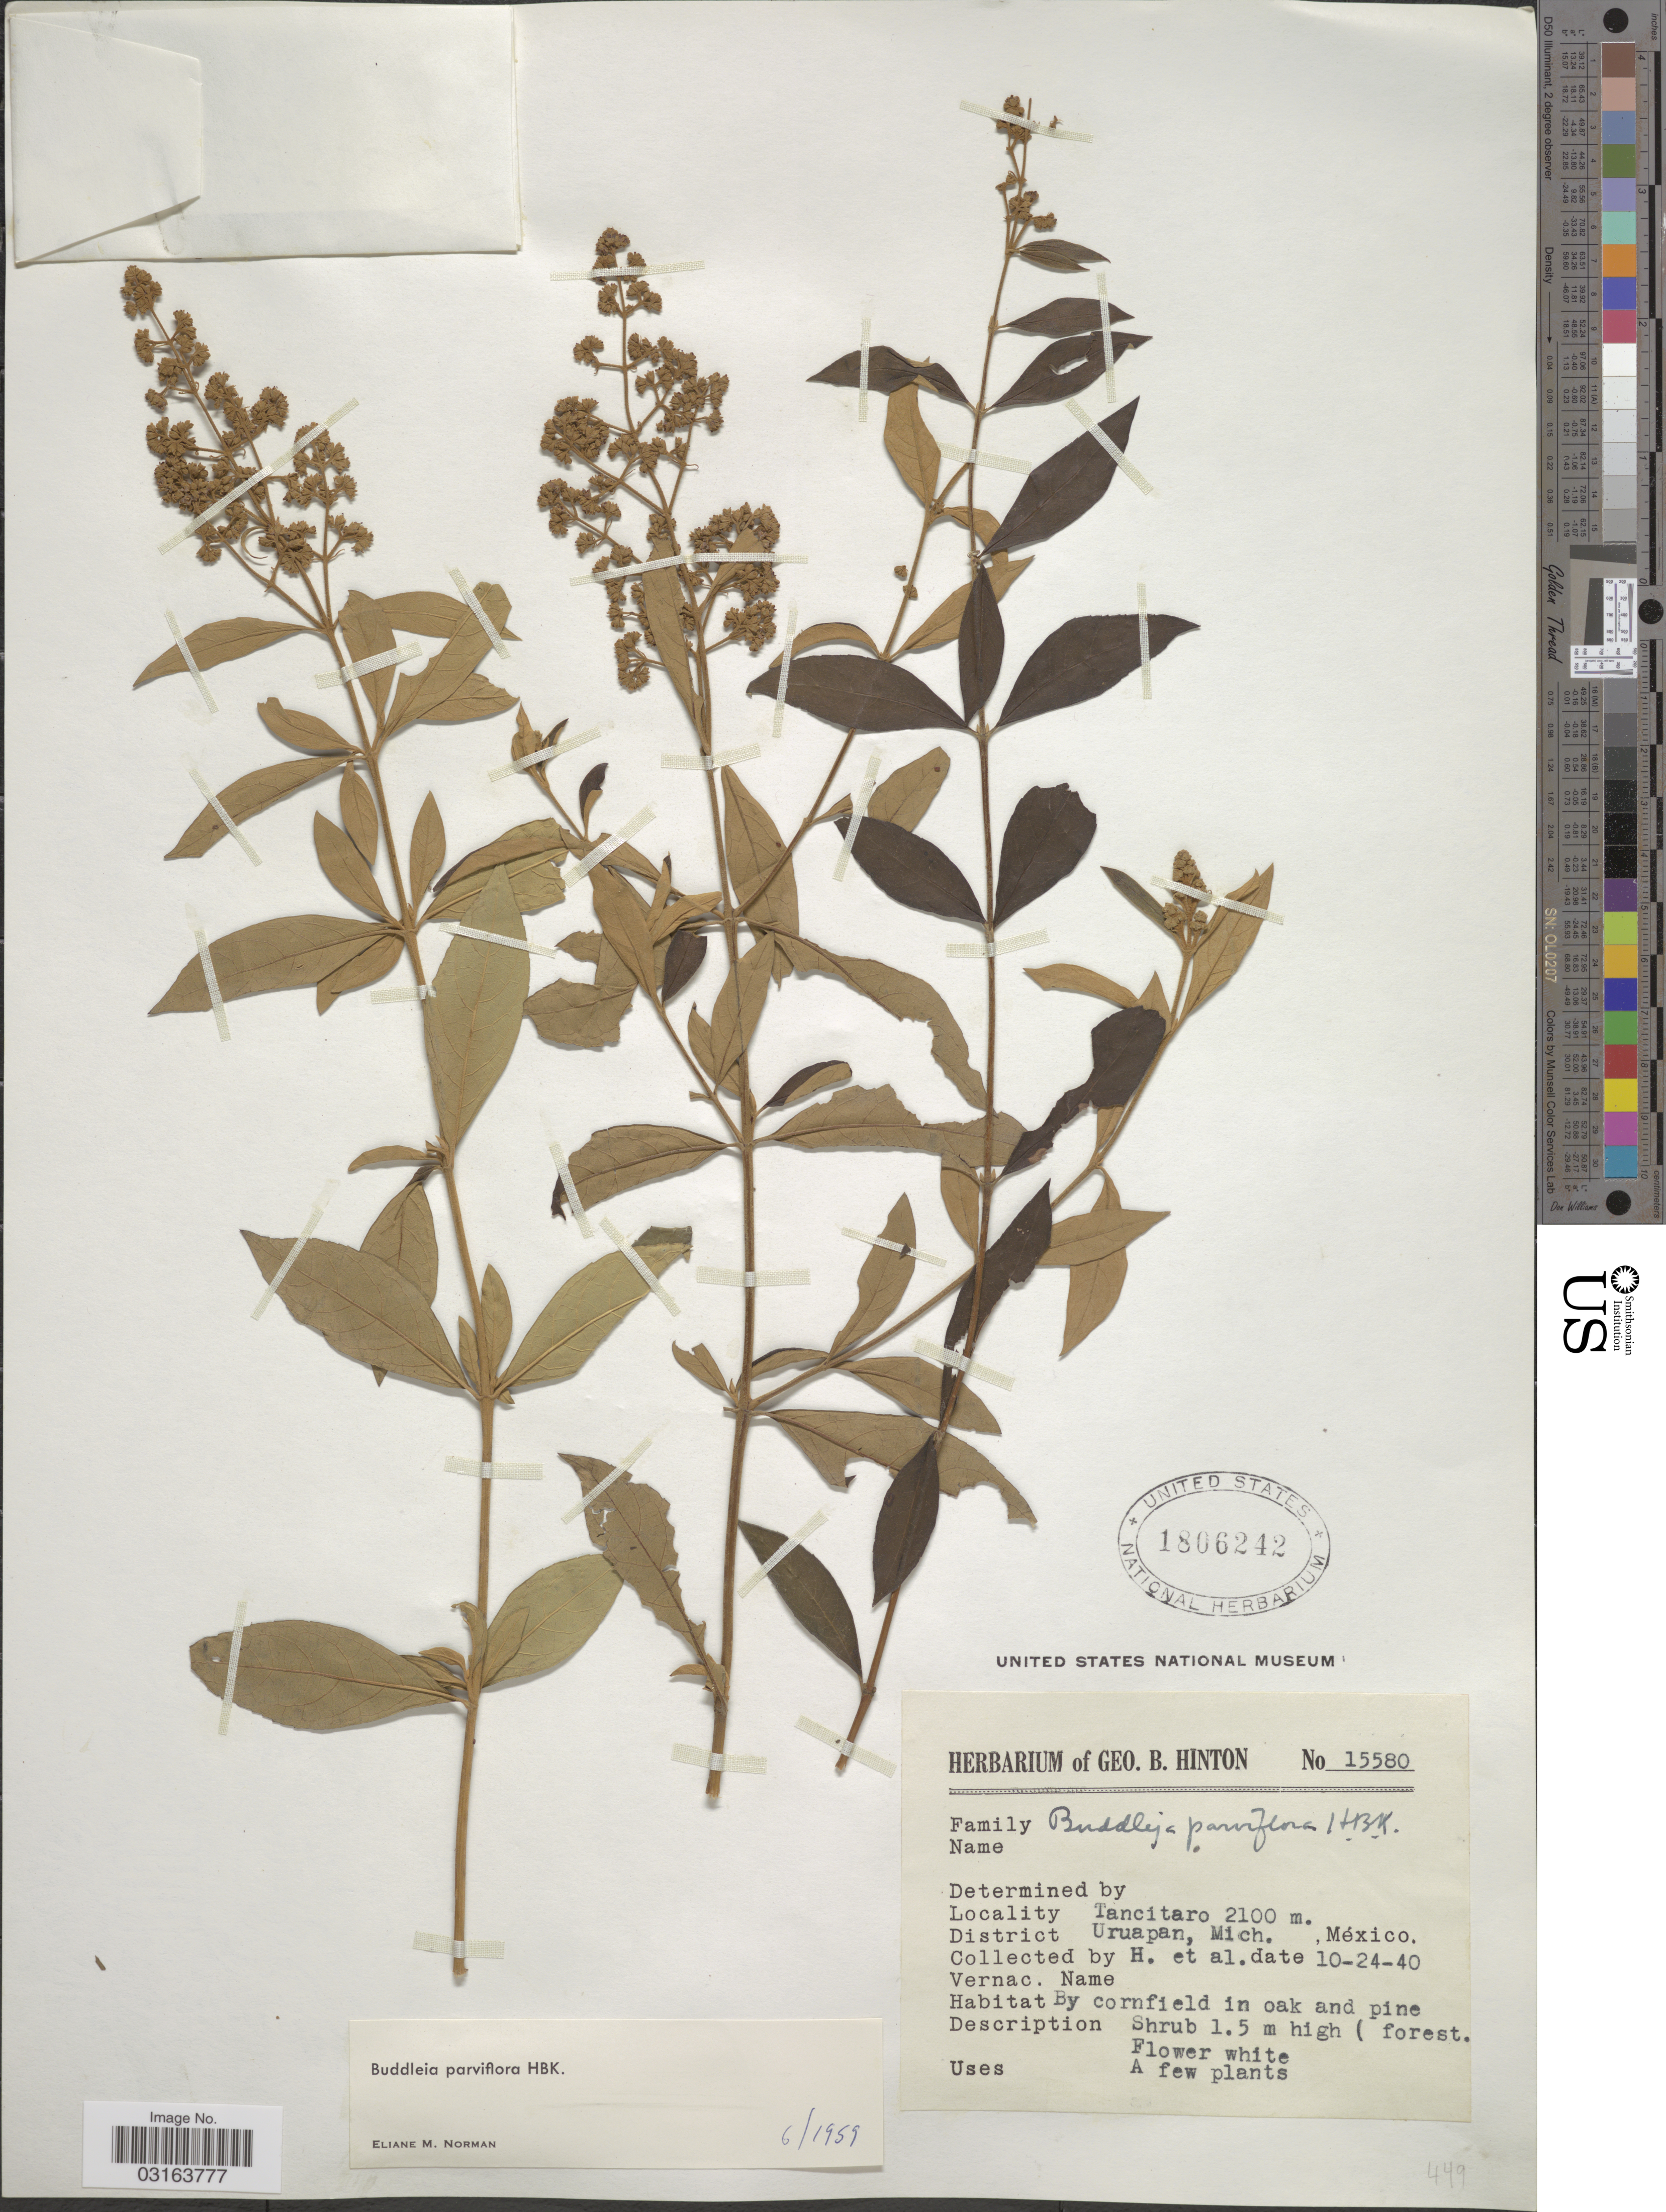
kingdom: Plantae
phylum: Tracheophyta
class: Magnoliopsida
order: Lamiales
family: Scrophulariaceae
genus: Buddleja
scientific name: Buddleja parviflora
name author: Kunth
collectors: G. B. Hinton & et al.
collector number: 15580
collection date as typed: Transcribed d/m/y: 24/10/40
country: Mexico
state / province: Michoacán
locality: Tancitaro. District Uruapan. By cornfield in oak and pine.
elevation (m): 2100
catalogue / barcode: US 1806242